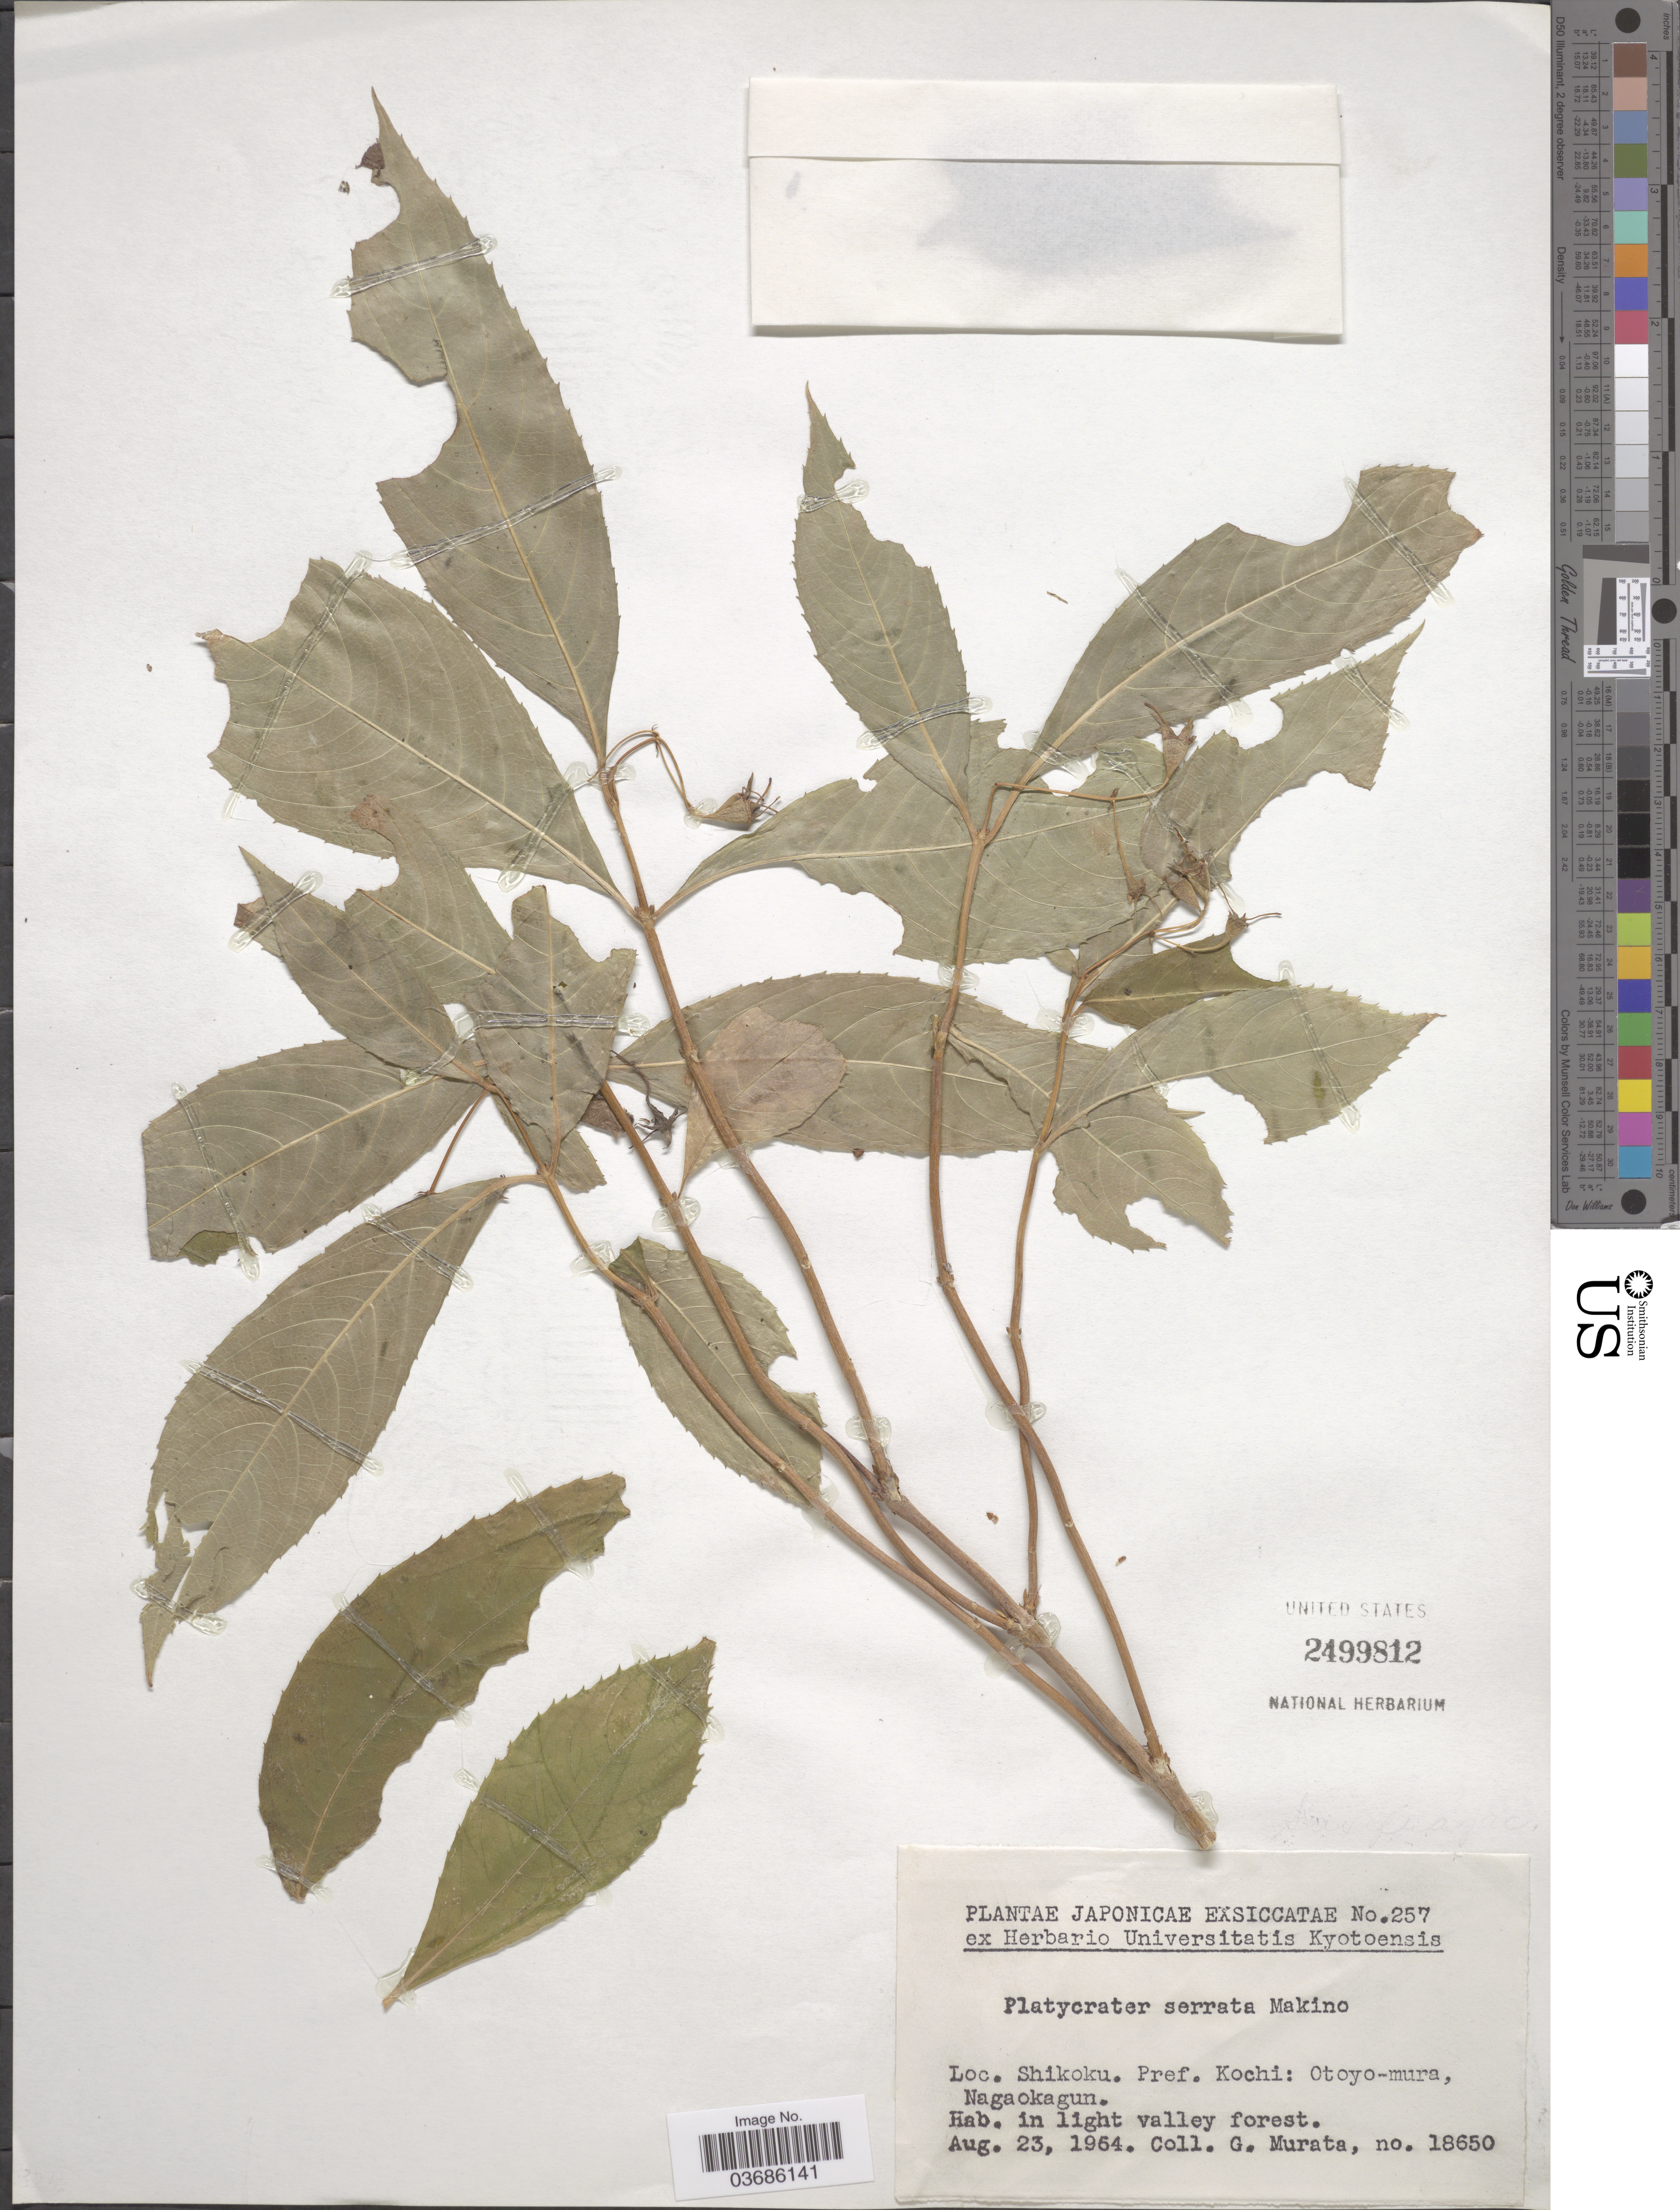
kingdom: Plantae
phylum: Tracheophyta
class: Magnoliopsida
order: Cornales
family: Hydrangeaceae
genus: Hydrangea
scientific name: Hydrangea serrata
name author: (Thunb.) Ser.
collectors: G. Murata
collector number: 18650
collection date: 1964-08-23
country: Japan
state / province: Koti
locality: Shikoku. Pref. Kochi: Otoya-mura, Nagaokagun.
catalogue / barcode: US 2499812